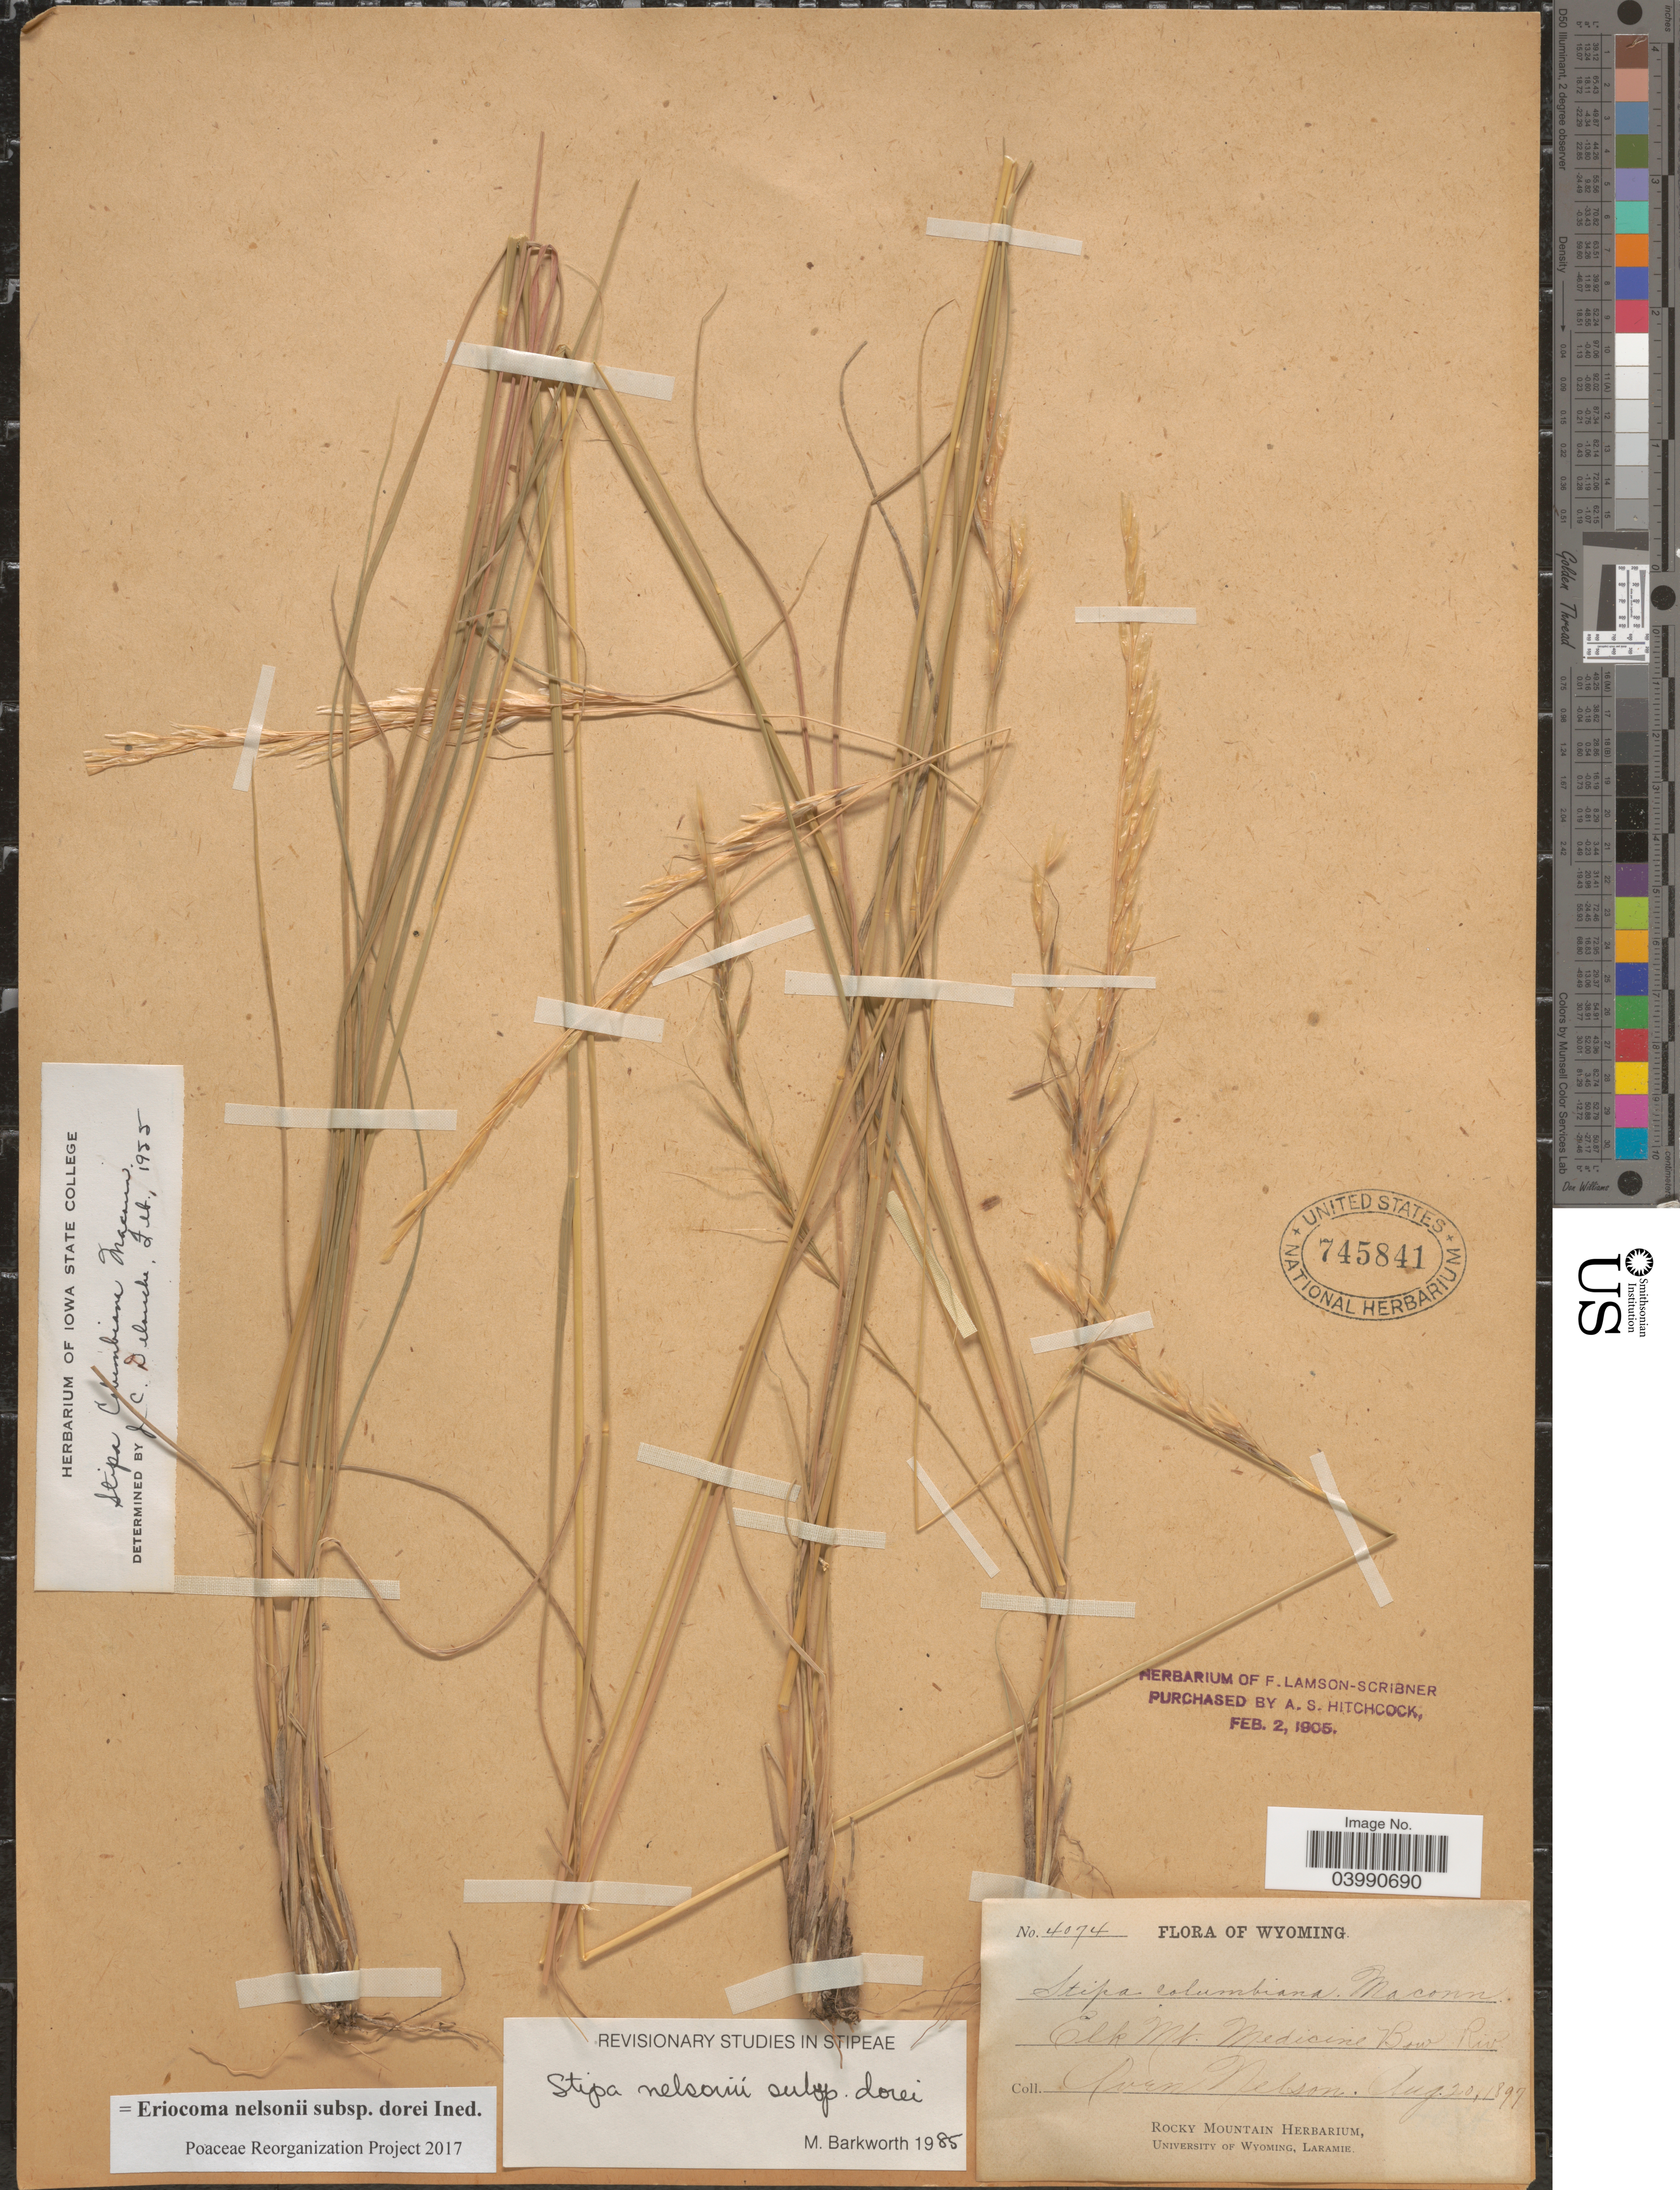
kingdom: Plantae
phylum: Tracheophyta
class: Liliopsida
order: Poales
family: Poaceae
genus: Eriocoma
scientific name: Eriocoma nelsonii subsp. dorei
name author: (Barkworth & J. Maze) Romasch.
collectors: A. Nelson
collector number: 4074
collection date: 1897-08-20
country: United States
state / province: Wyoming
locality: Elk Mt. Medicine Bow Riv.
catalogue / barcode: US 745841